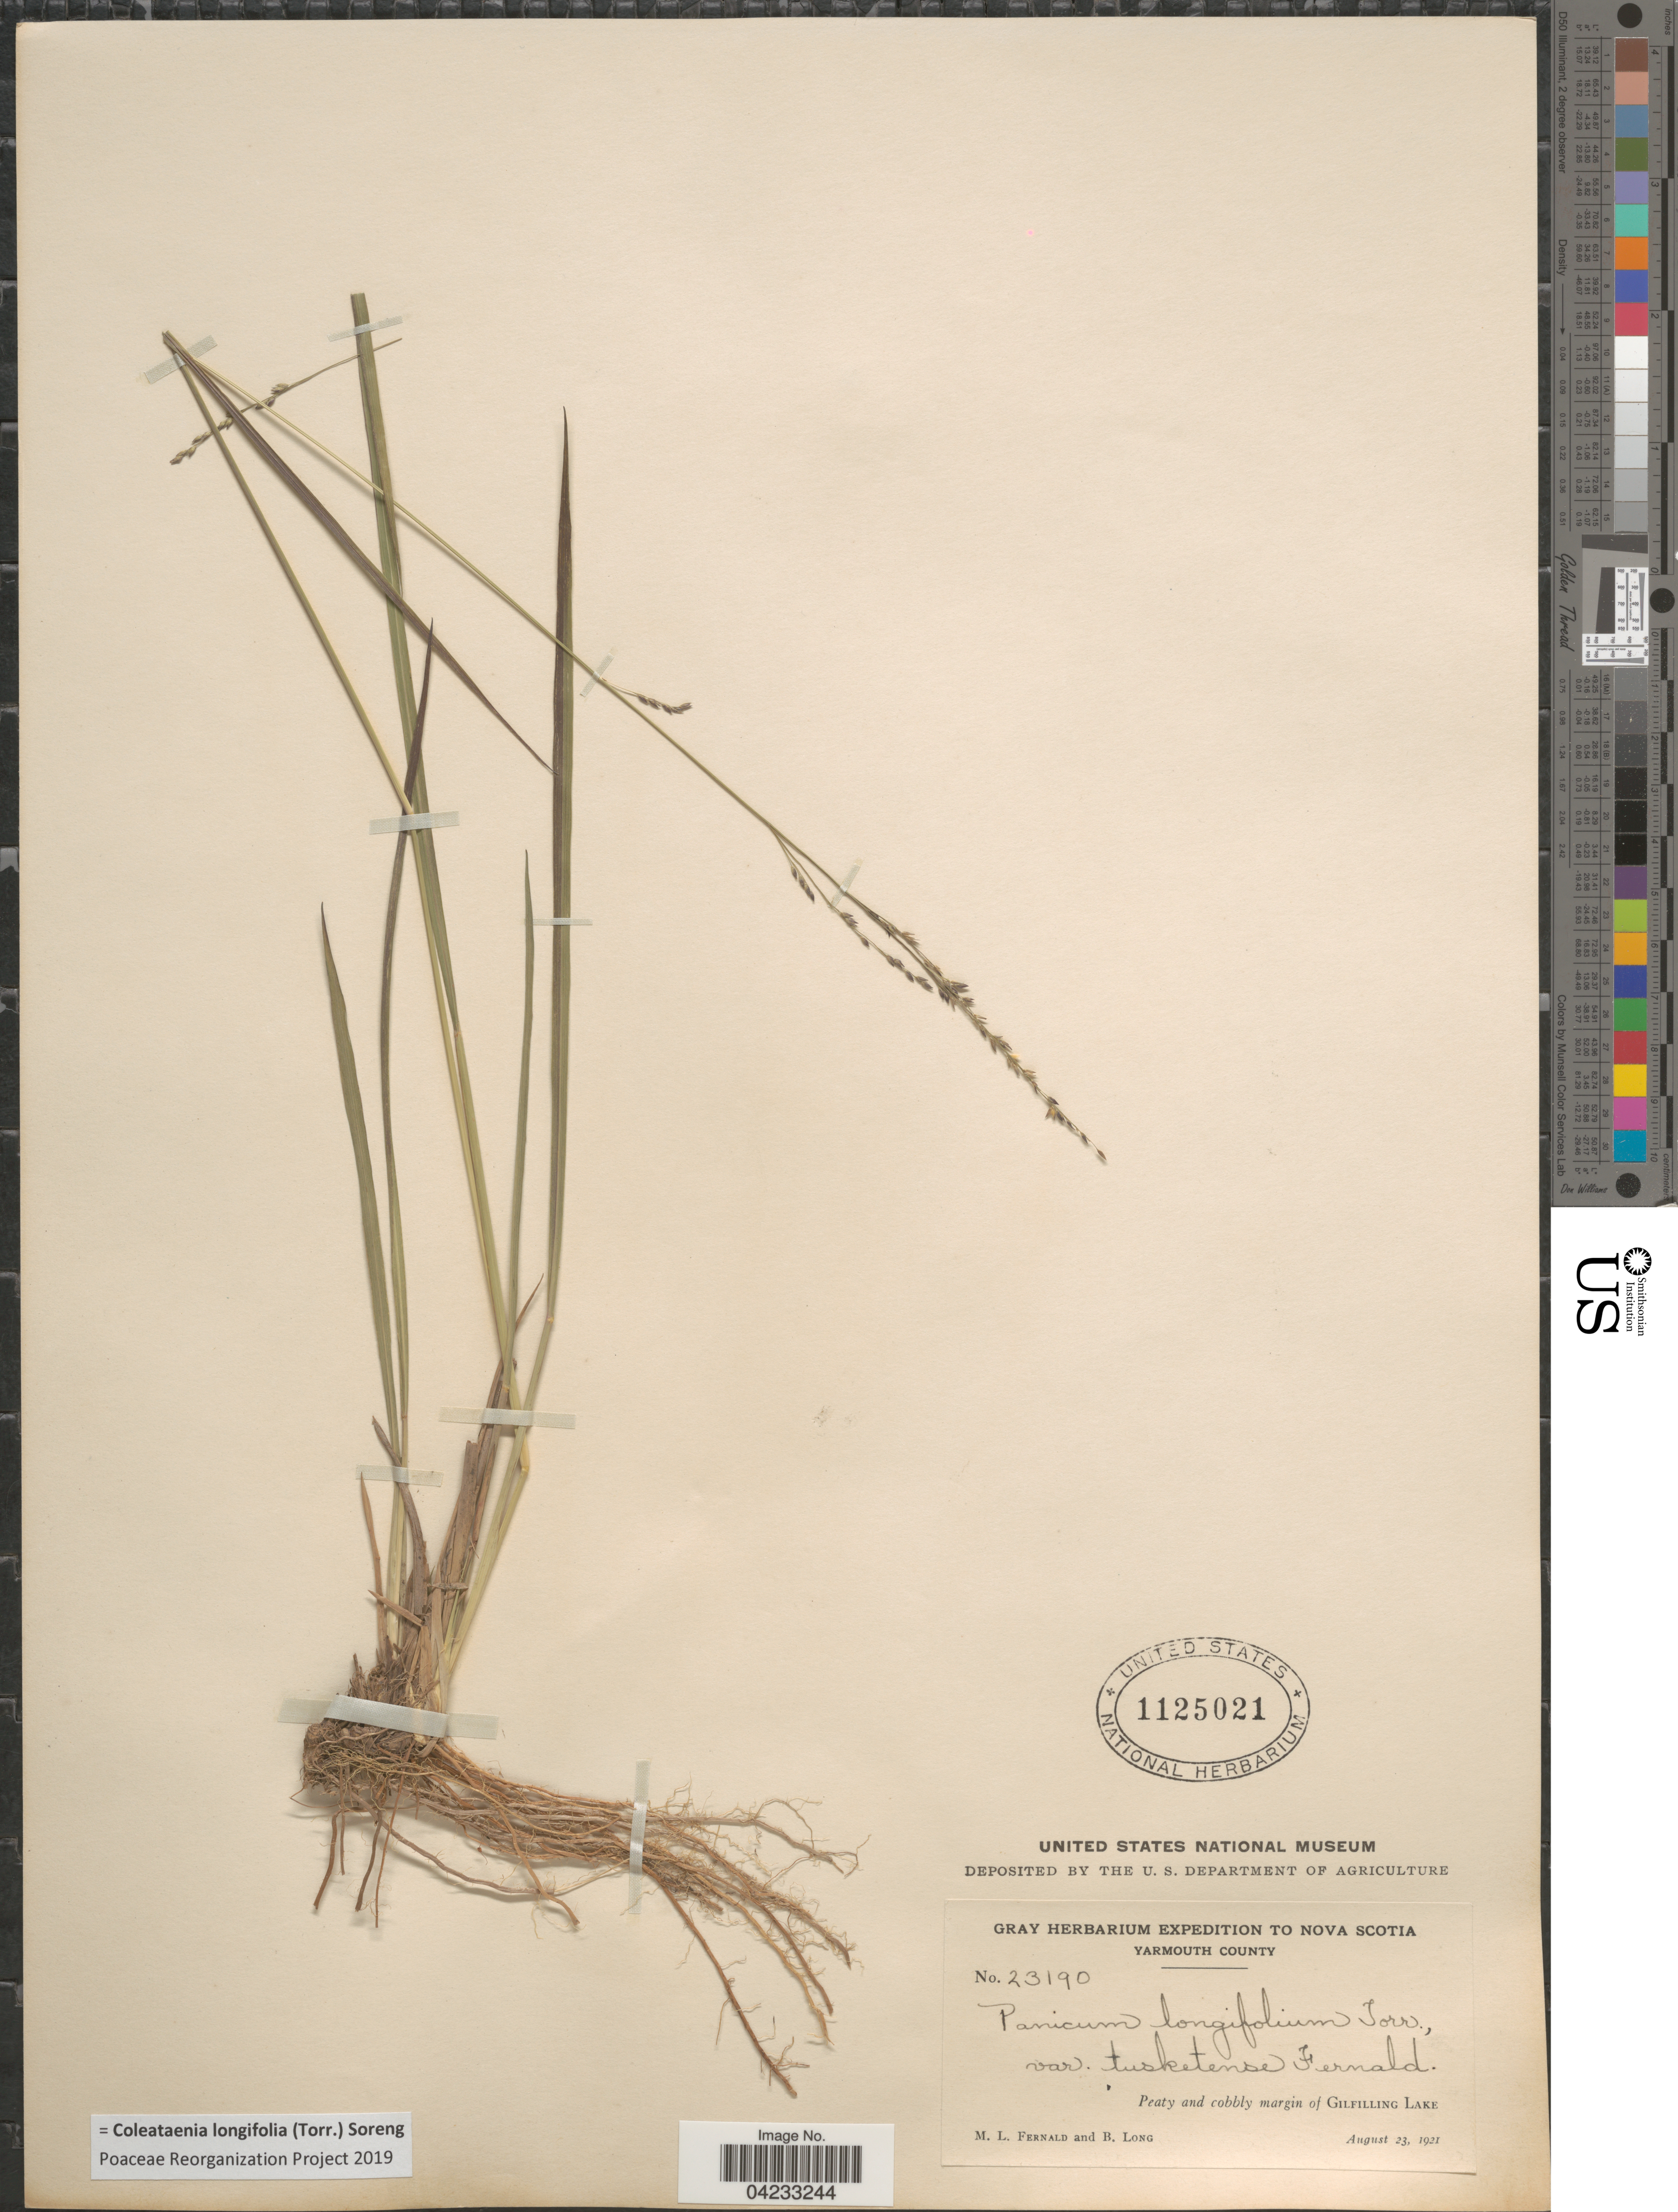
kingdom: Plantae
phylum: Tracheophyta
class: Liliopsida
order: Poales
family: Poaceae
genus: Coleataenia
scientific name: Coleataenia longifolia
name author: (Torr.) Soreng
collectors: M. L. Fernald & B. Long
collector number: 23190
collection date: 1921-08-23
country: Canada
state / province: Nova Scotia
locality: Gray Herbarium Expedition to Nova Scotia. Yarmouth County. Peaty and cobbly margin of Gilfilling Lake.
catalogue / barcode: US 1125021